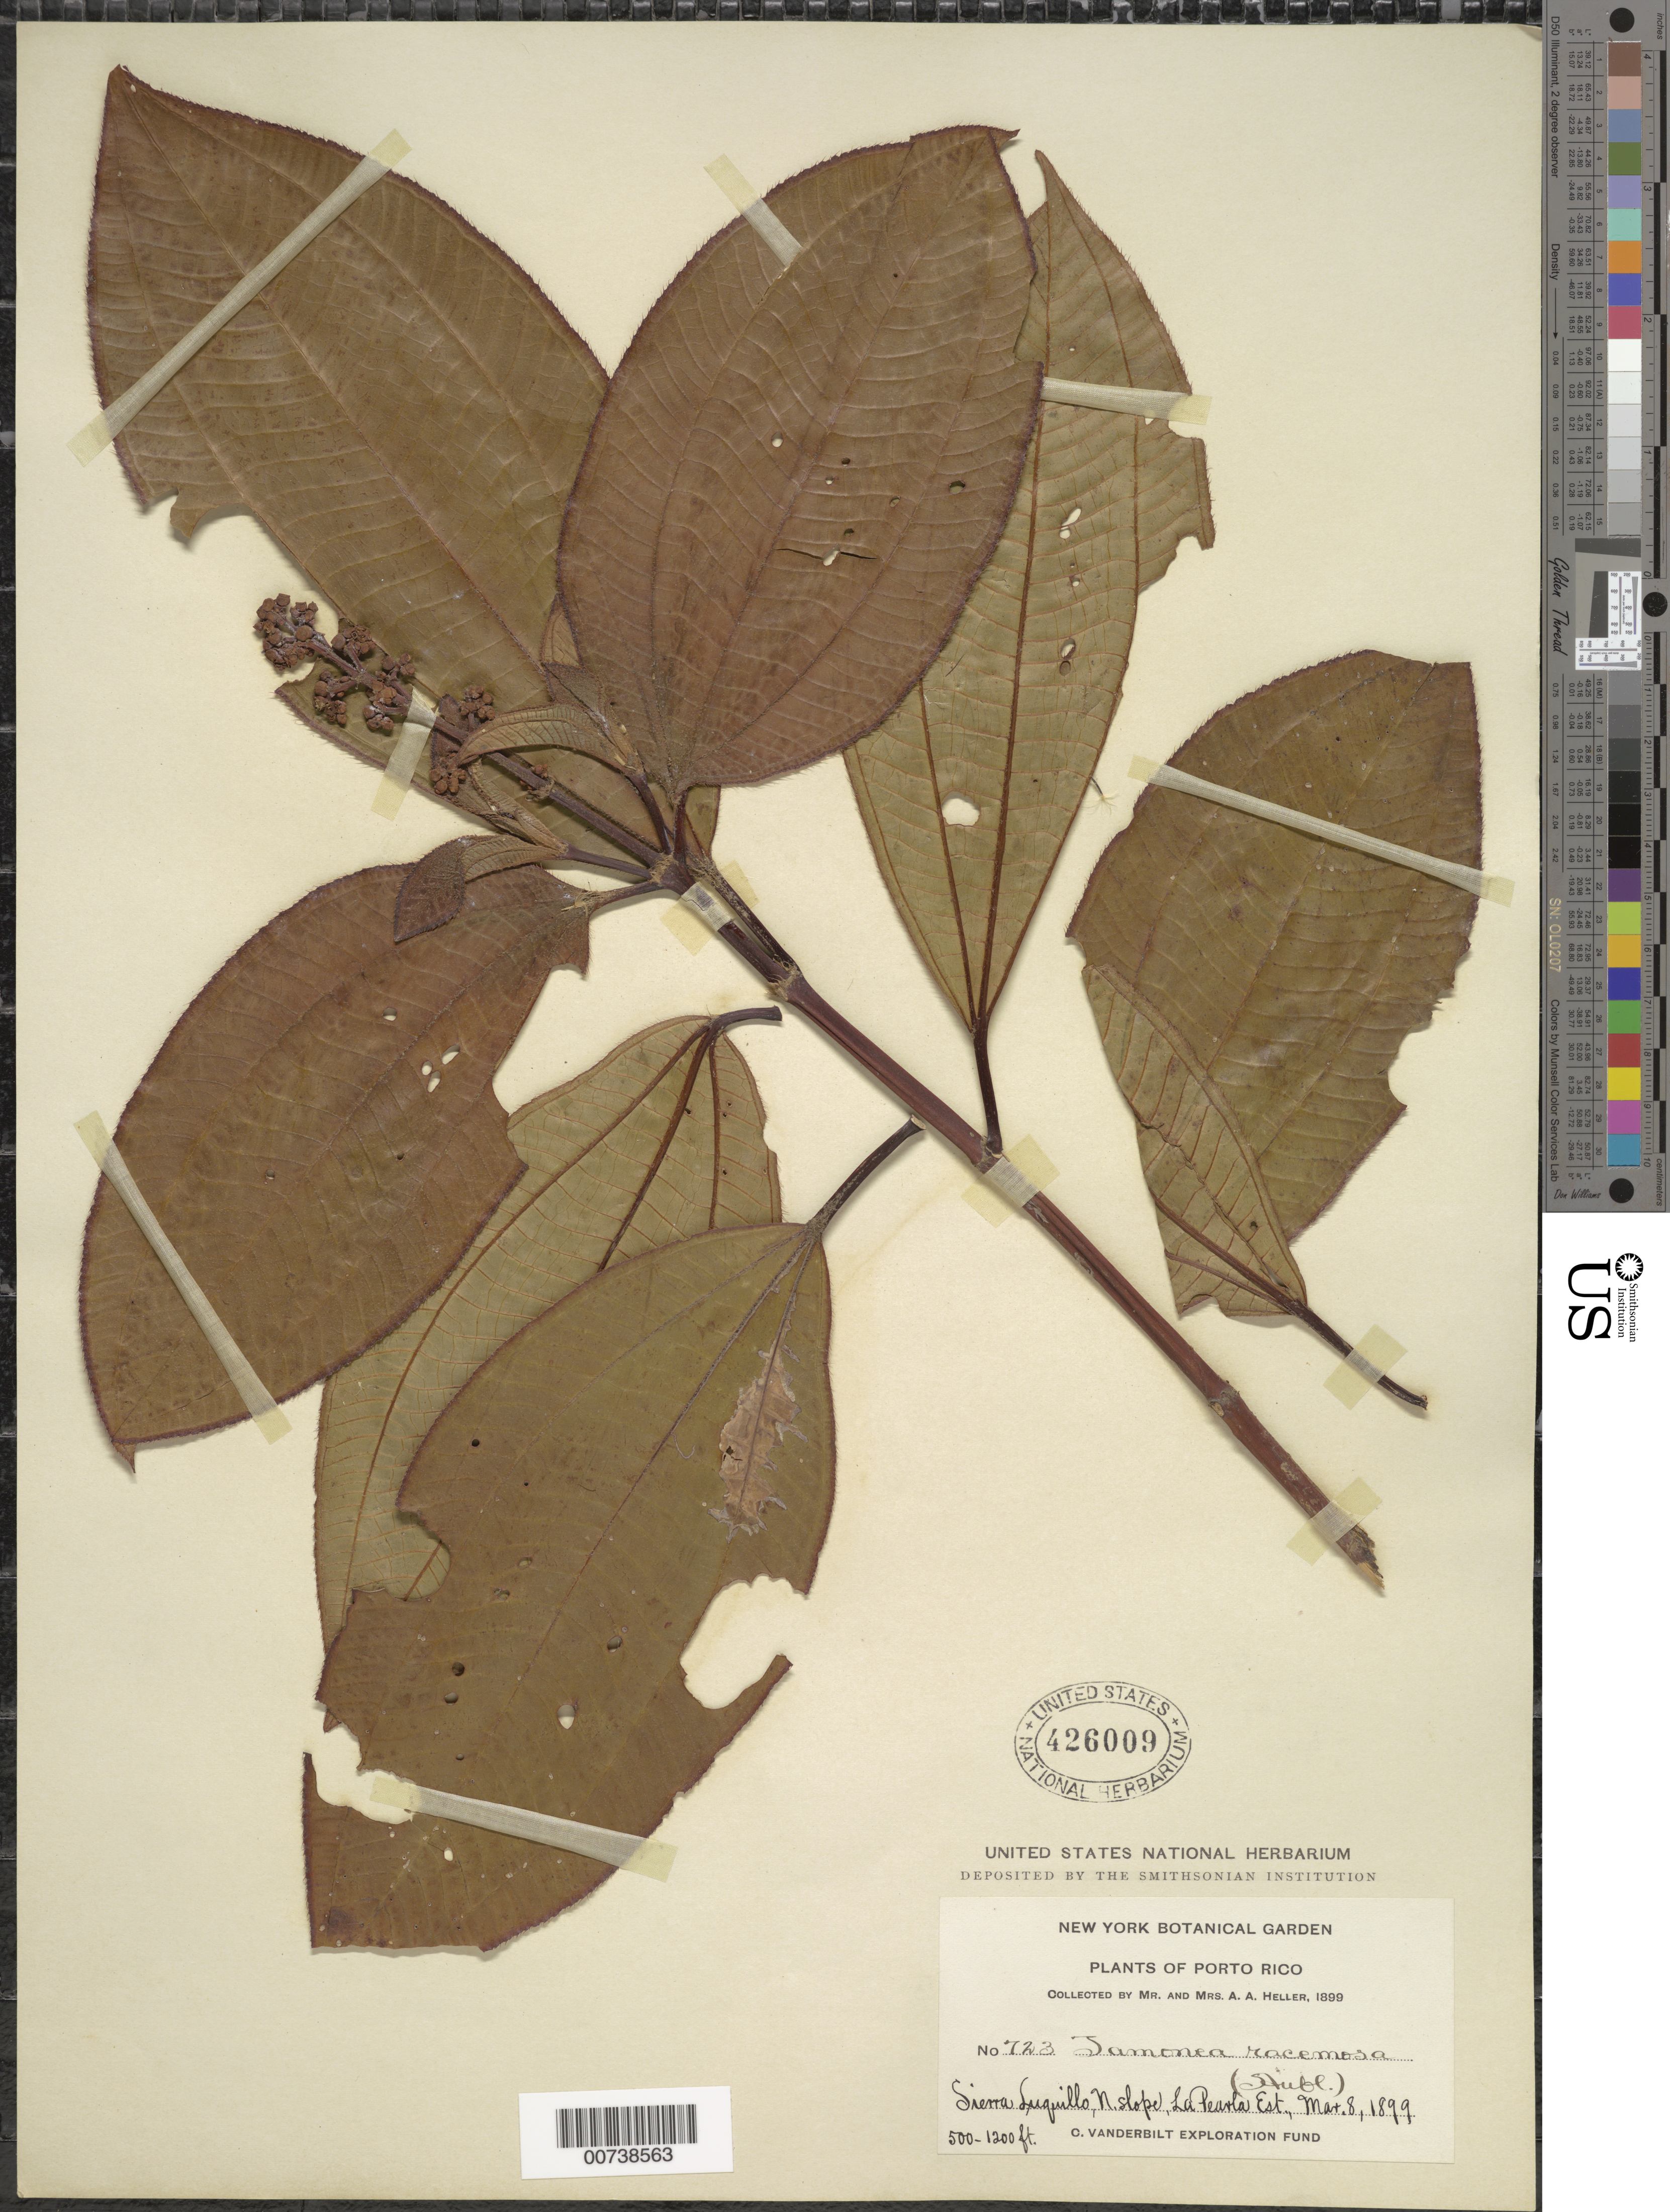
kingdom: Plantae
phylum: Tracheophyta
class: Magnoliopsida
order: Myrtales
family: Melastomataceae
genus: Miconia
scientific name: Miconia racemosa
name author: (Aubl.) DC.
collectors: A. A. Heller & E. G. Heller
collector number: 723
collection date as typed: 08 Mar 1899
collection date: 1899-03-08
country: Puerto Rico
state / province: Luquillo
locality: Sierra de Luquillo, North slope, La Pearla Est.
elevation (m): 152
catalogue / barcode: US 426009